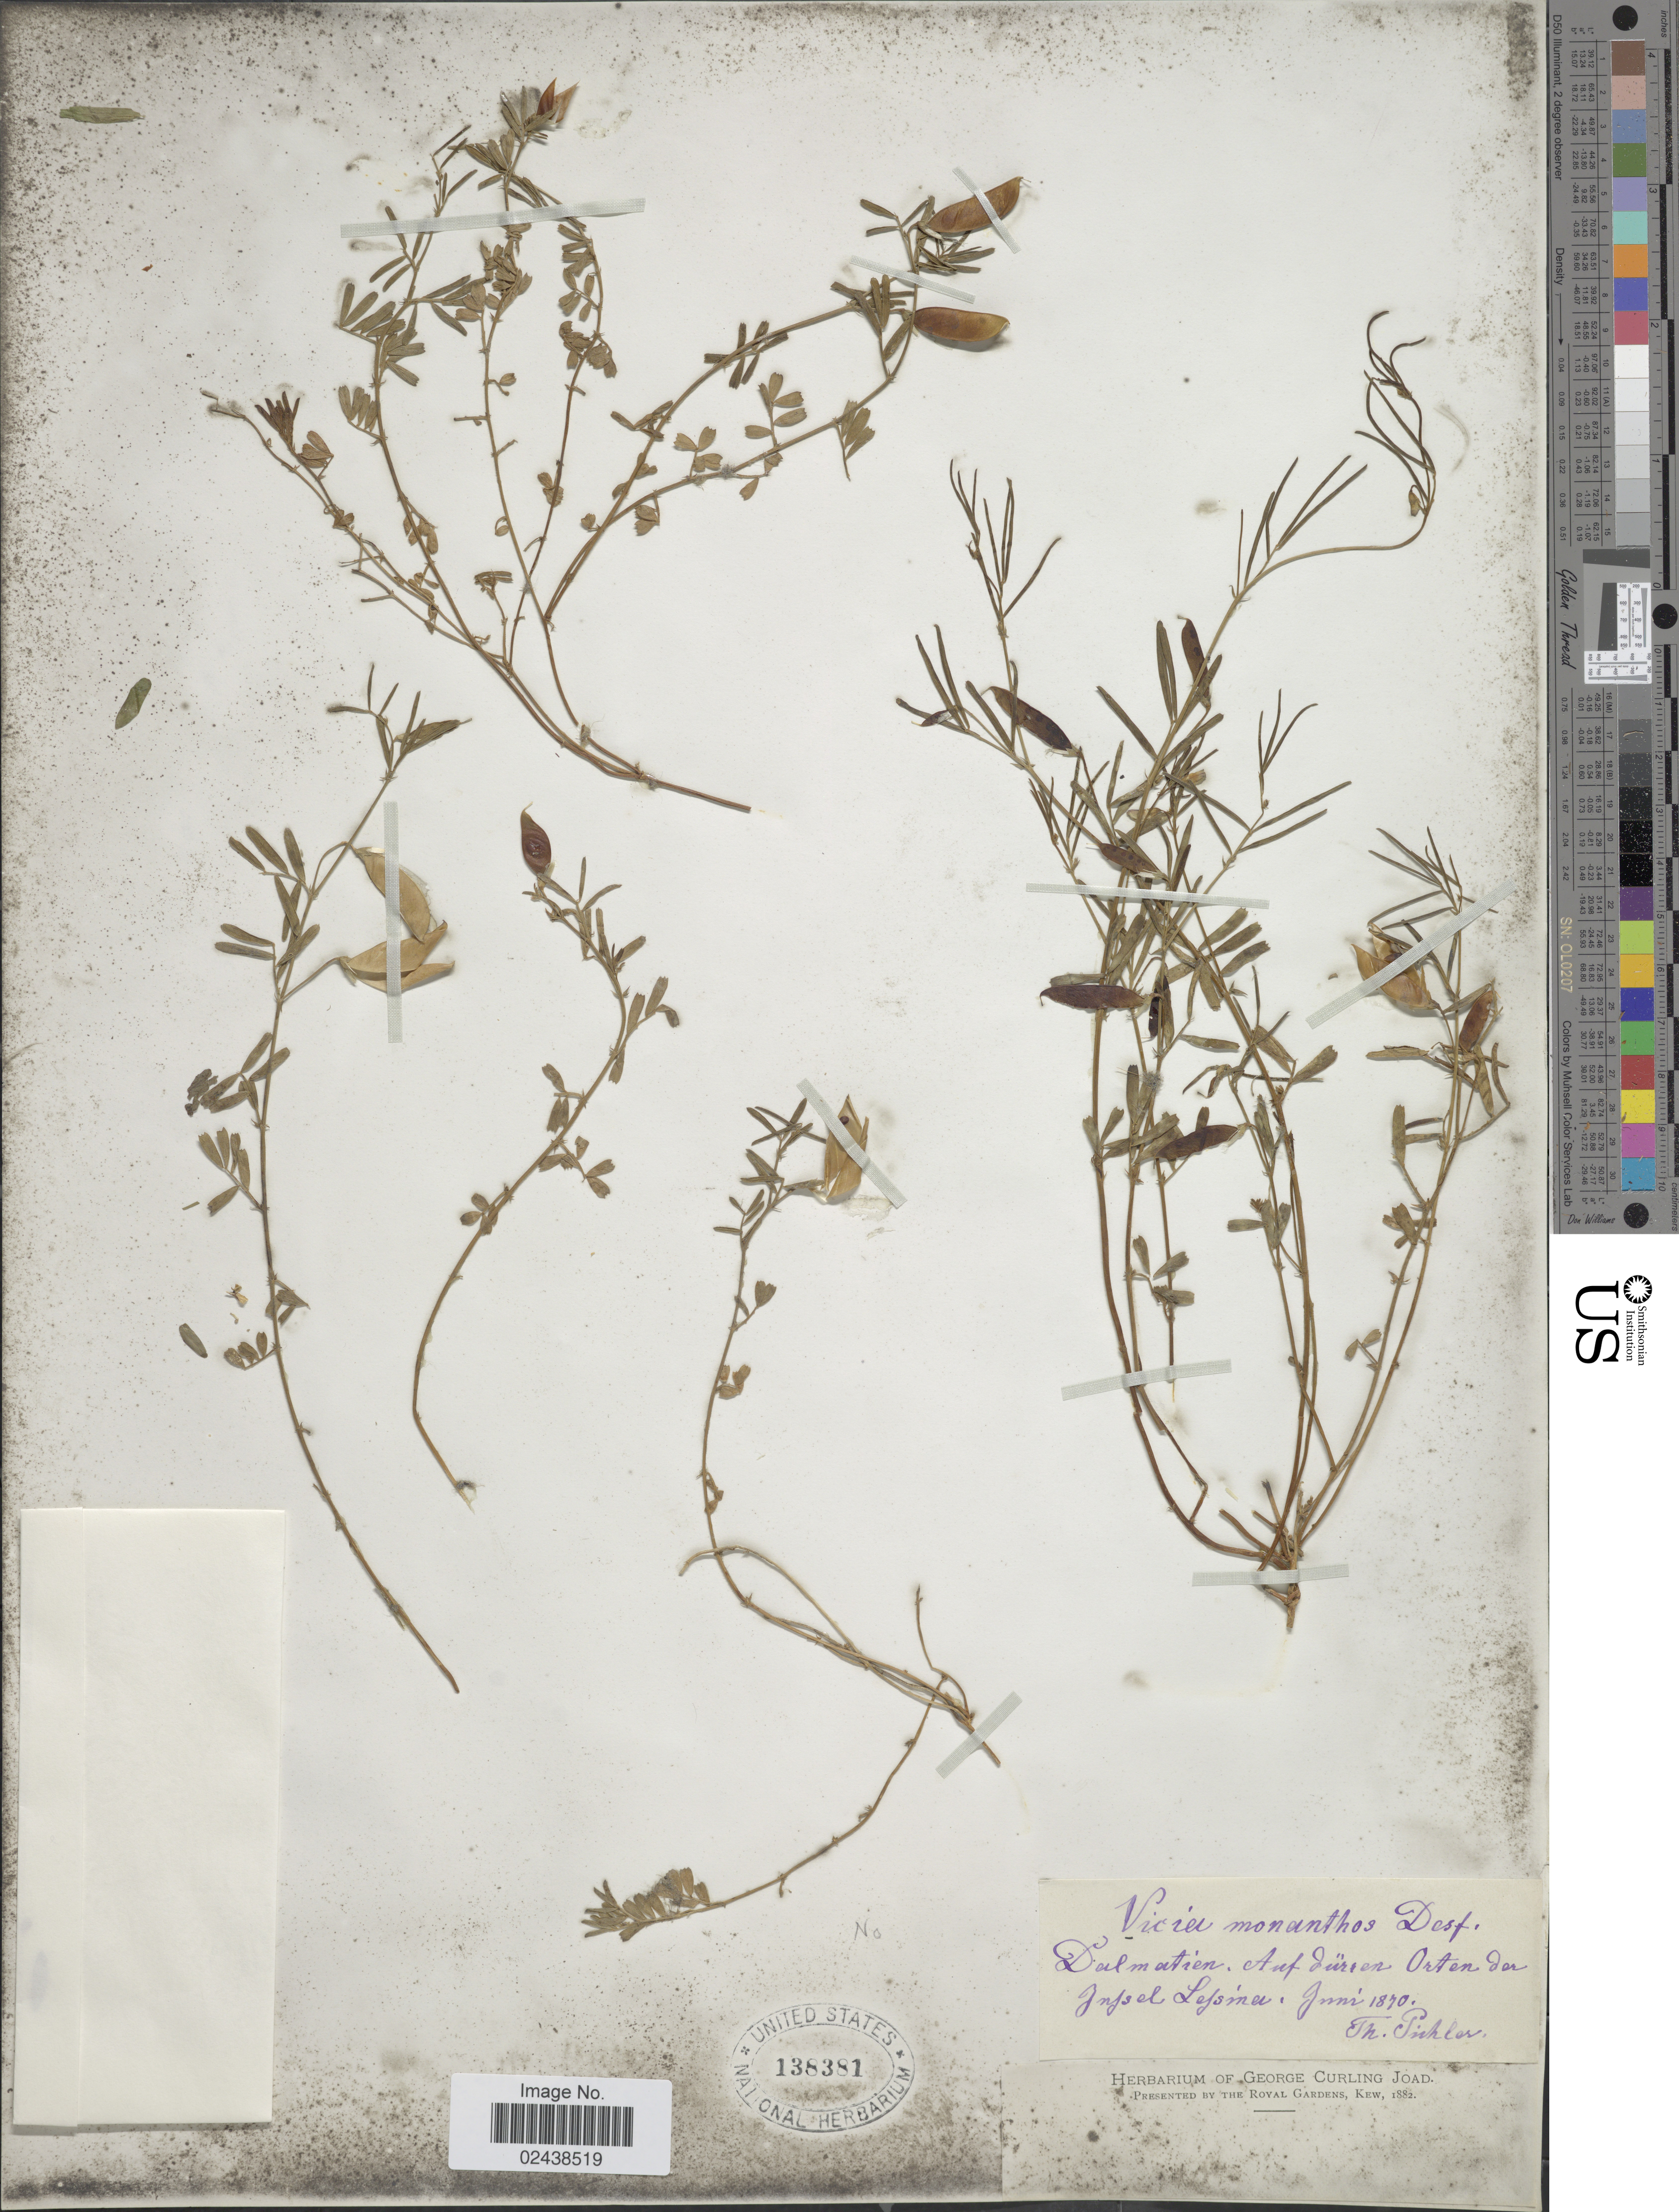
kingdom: Plantae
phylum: Tracheophyta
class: Magnoliopsida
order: Fabales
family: Fabaceae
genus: Vicia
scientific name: Vicia sp.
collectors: T. Pichler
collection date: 1870-06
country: Croatia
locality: Dalmatien, Auf durien Orten der Jufsel Lefsina.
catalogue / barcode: US 138381